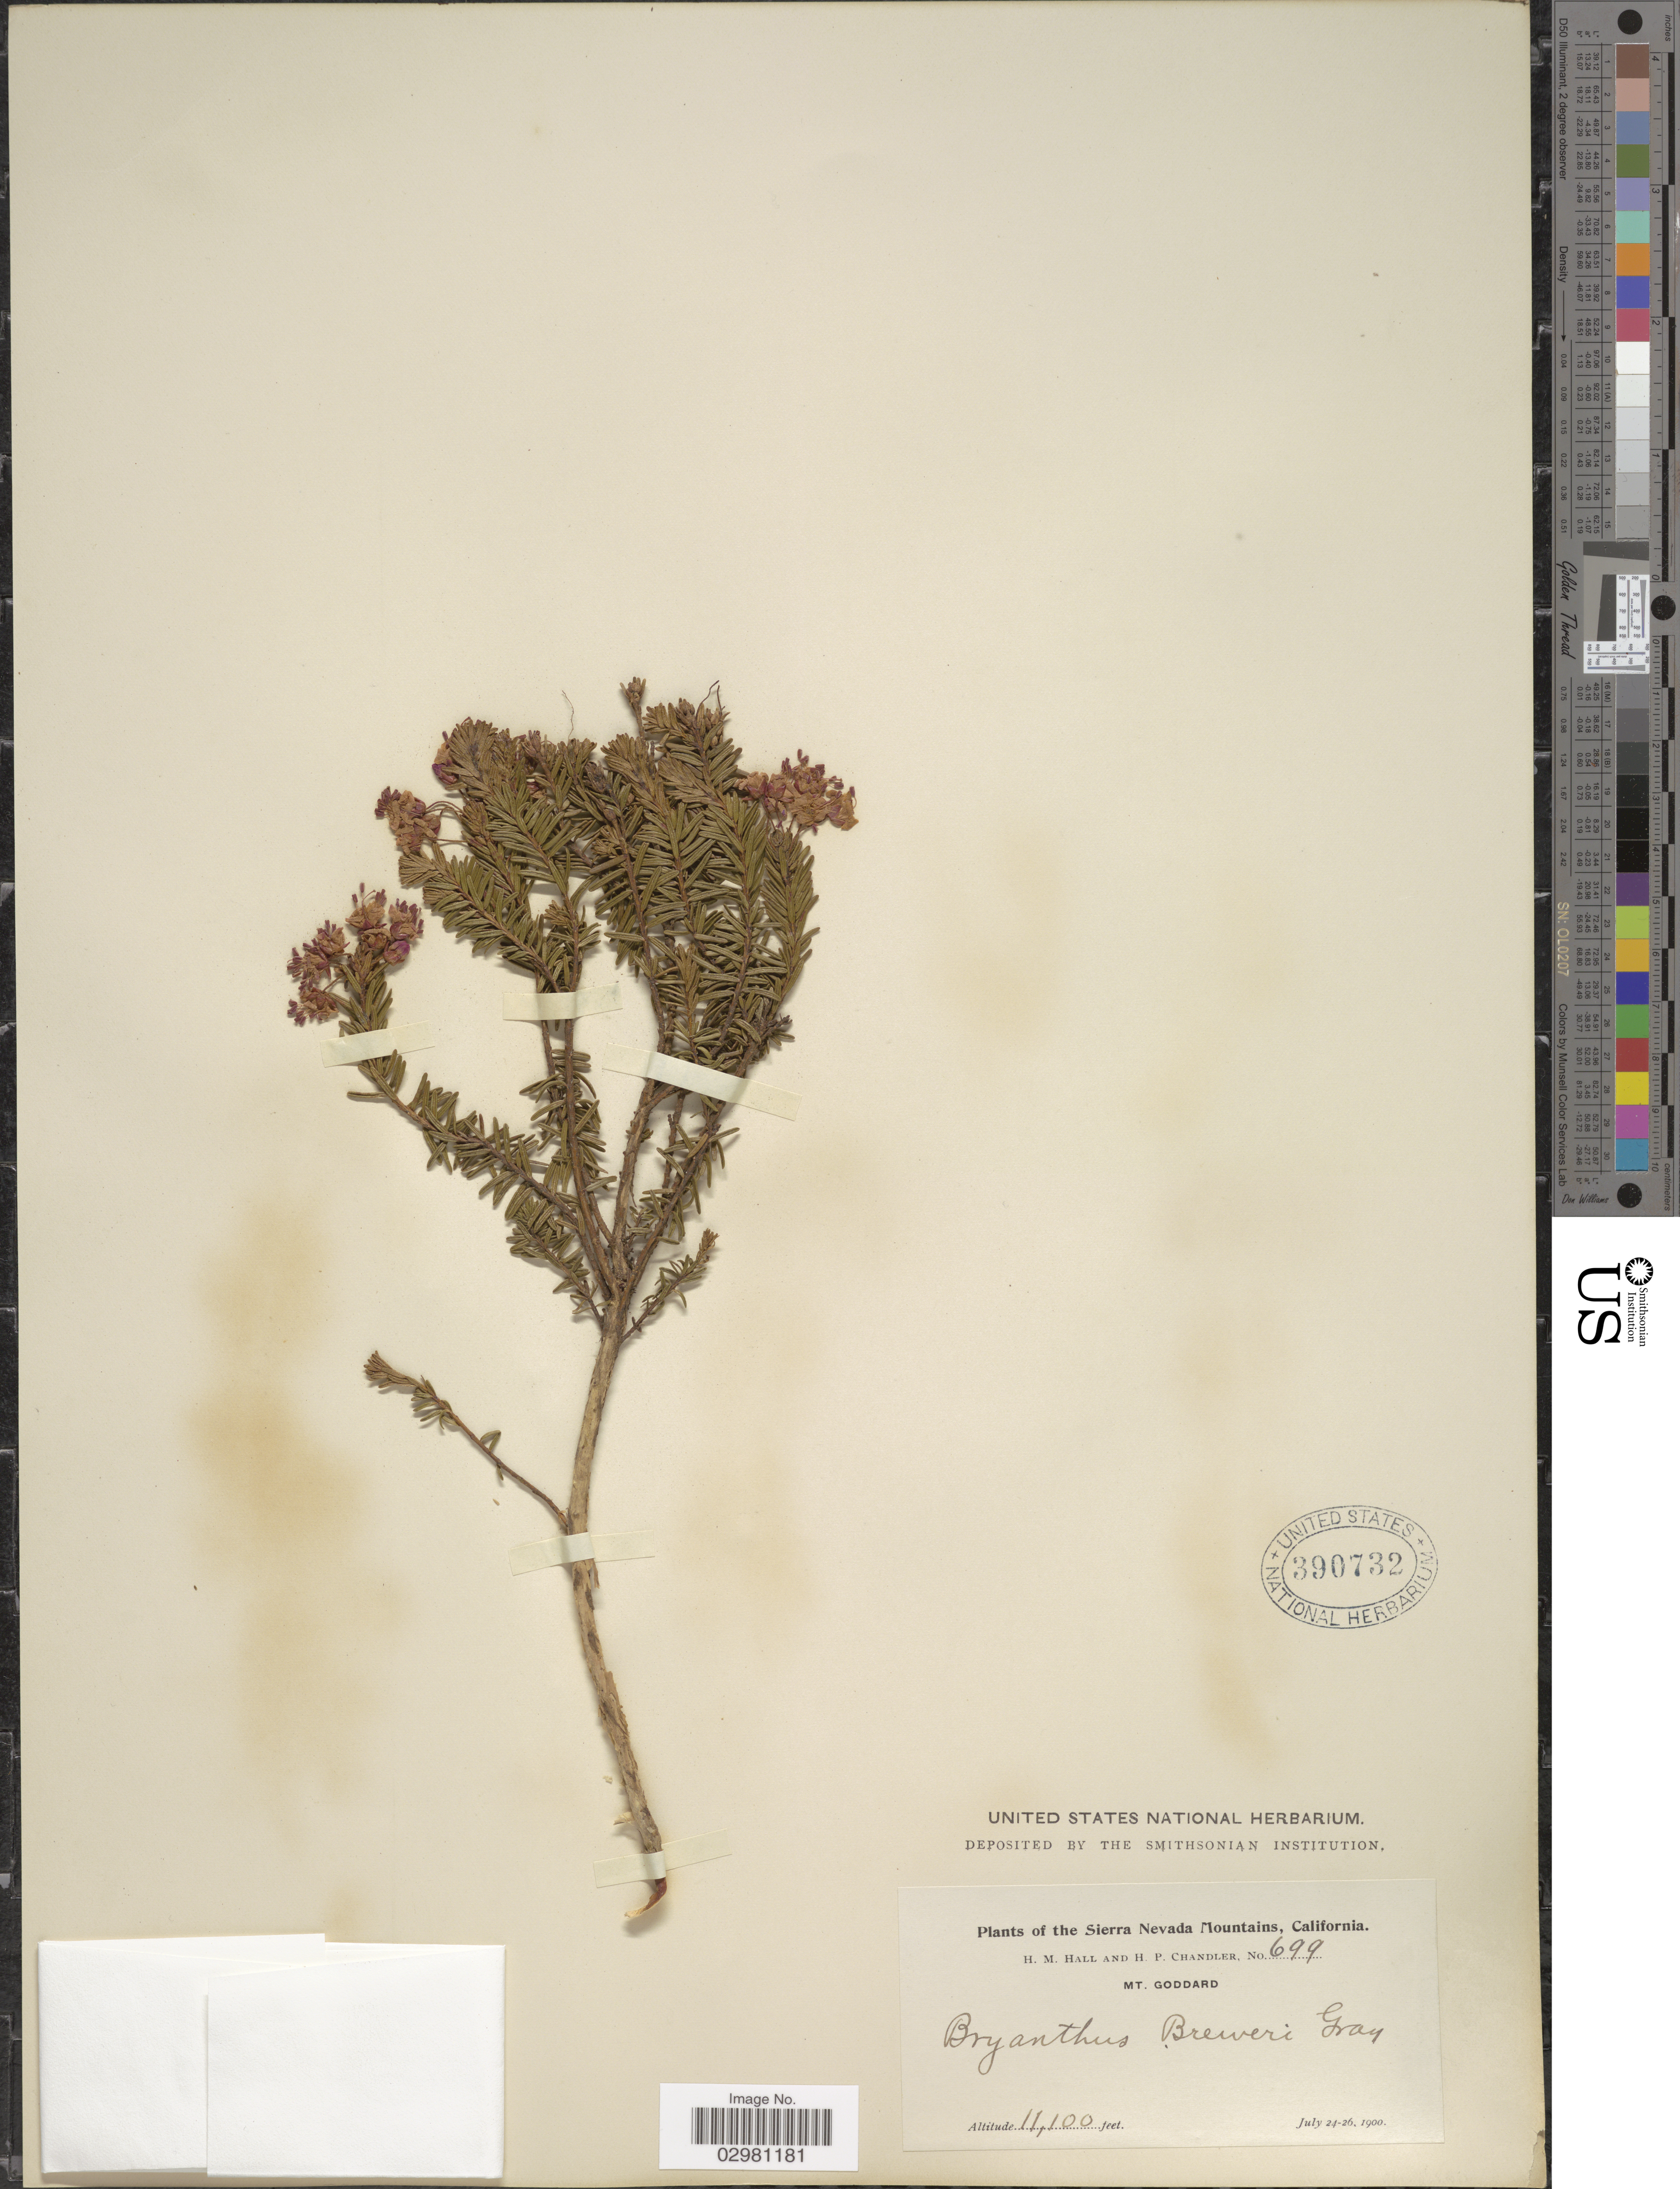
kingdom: Plantae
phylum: Tracheophyta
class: Magnoliopsida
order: Ericales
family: Ericaceae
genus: Phyllodoce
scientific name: Phyllodoce breweri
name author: (A. Gray) A. Heller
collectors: H. M. Hall & H. Chandler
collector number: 699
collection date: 1900-07-24/1900-07-26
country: United States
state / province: California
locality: Sierra Nevada Mountains, California. Mt. Goddard.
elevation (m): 3383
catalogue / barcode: US 390732